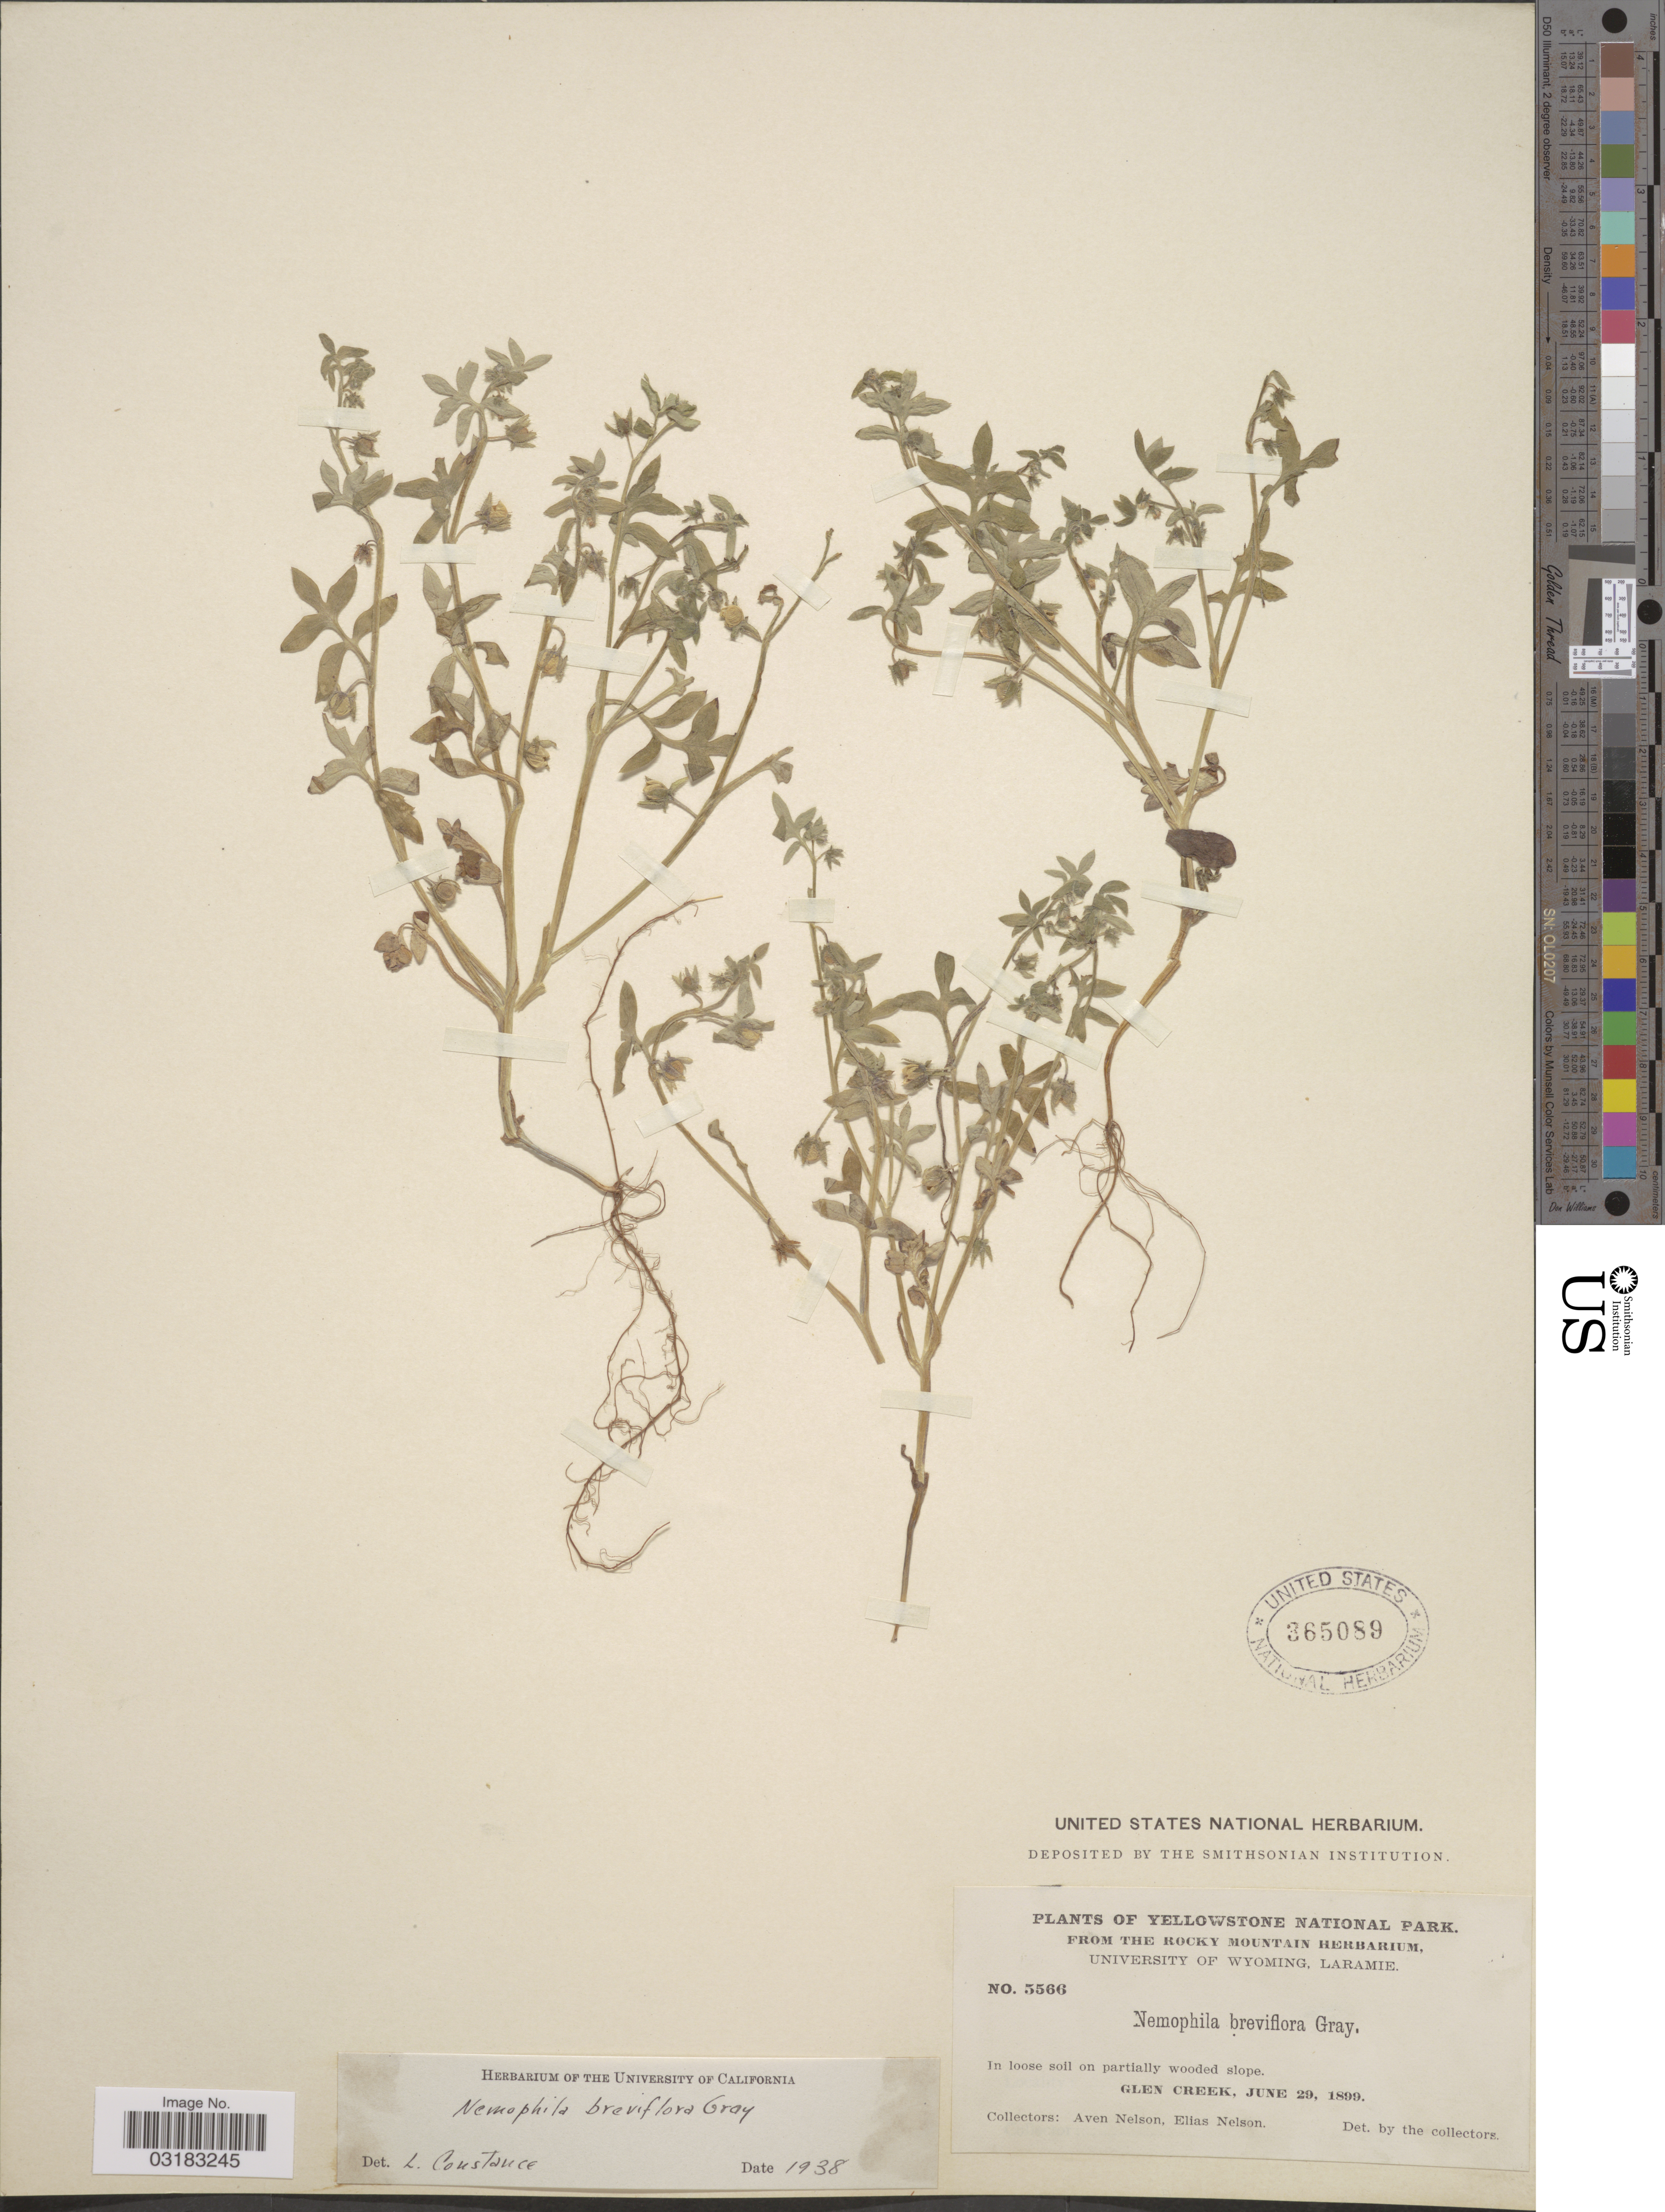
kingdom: Plantae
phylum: Tracheophyta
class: Magnoliopsida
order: Boraginales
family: Hydrophyllaceae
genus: Nemophila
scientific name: Nemophila breviflora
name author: A. Gray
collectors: A. Nelson & E. Nelson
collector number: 5566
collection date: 1899-06-29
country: United States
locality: Yellowstone National Park. In loose soil on partially wooded slope.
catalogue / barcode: US 365089